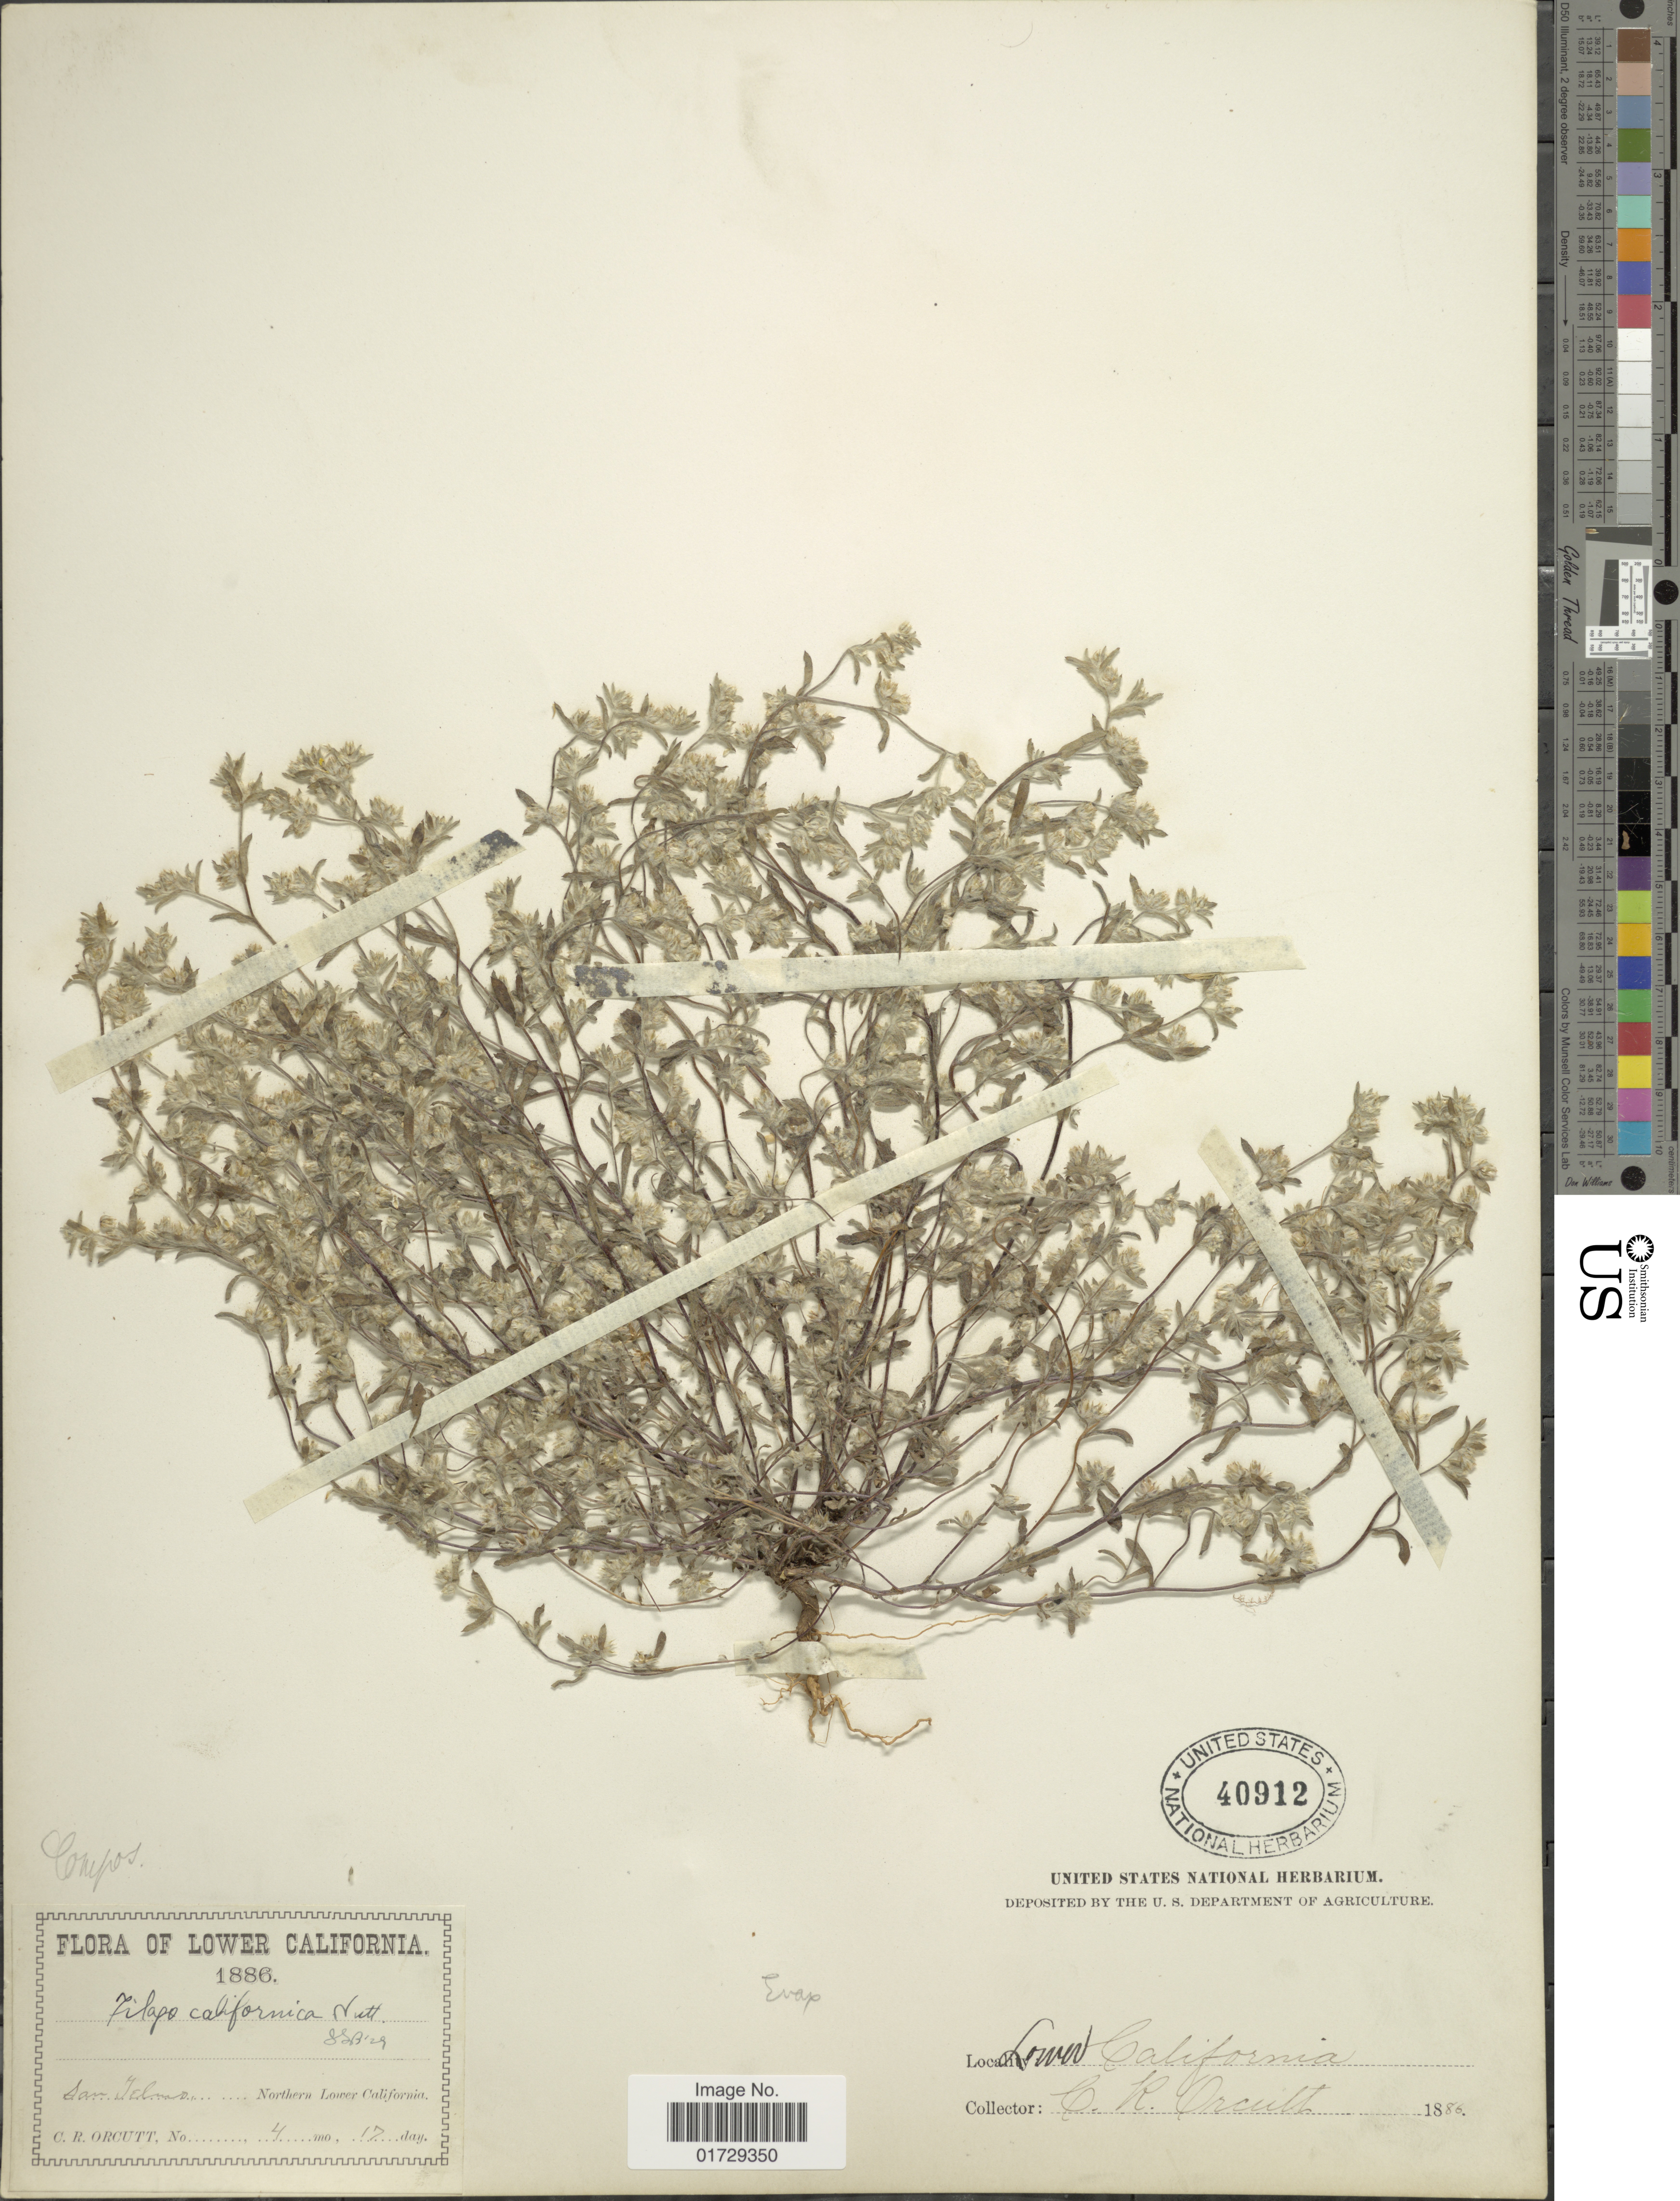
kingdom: Plantae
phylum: Tracheophyta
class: Magnoliopsida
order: Asterales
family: Asteraceae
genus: Filago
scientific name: Filago californica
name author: Nutt.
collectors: C. R. Orcutt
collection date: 1886-04-17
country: Mexico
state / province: Baja California Norte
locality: San Telmo, Northern Lower California.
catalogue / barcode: US 40912